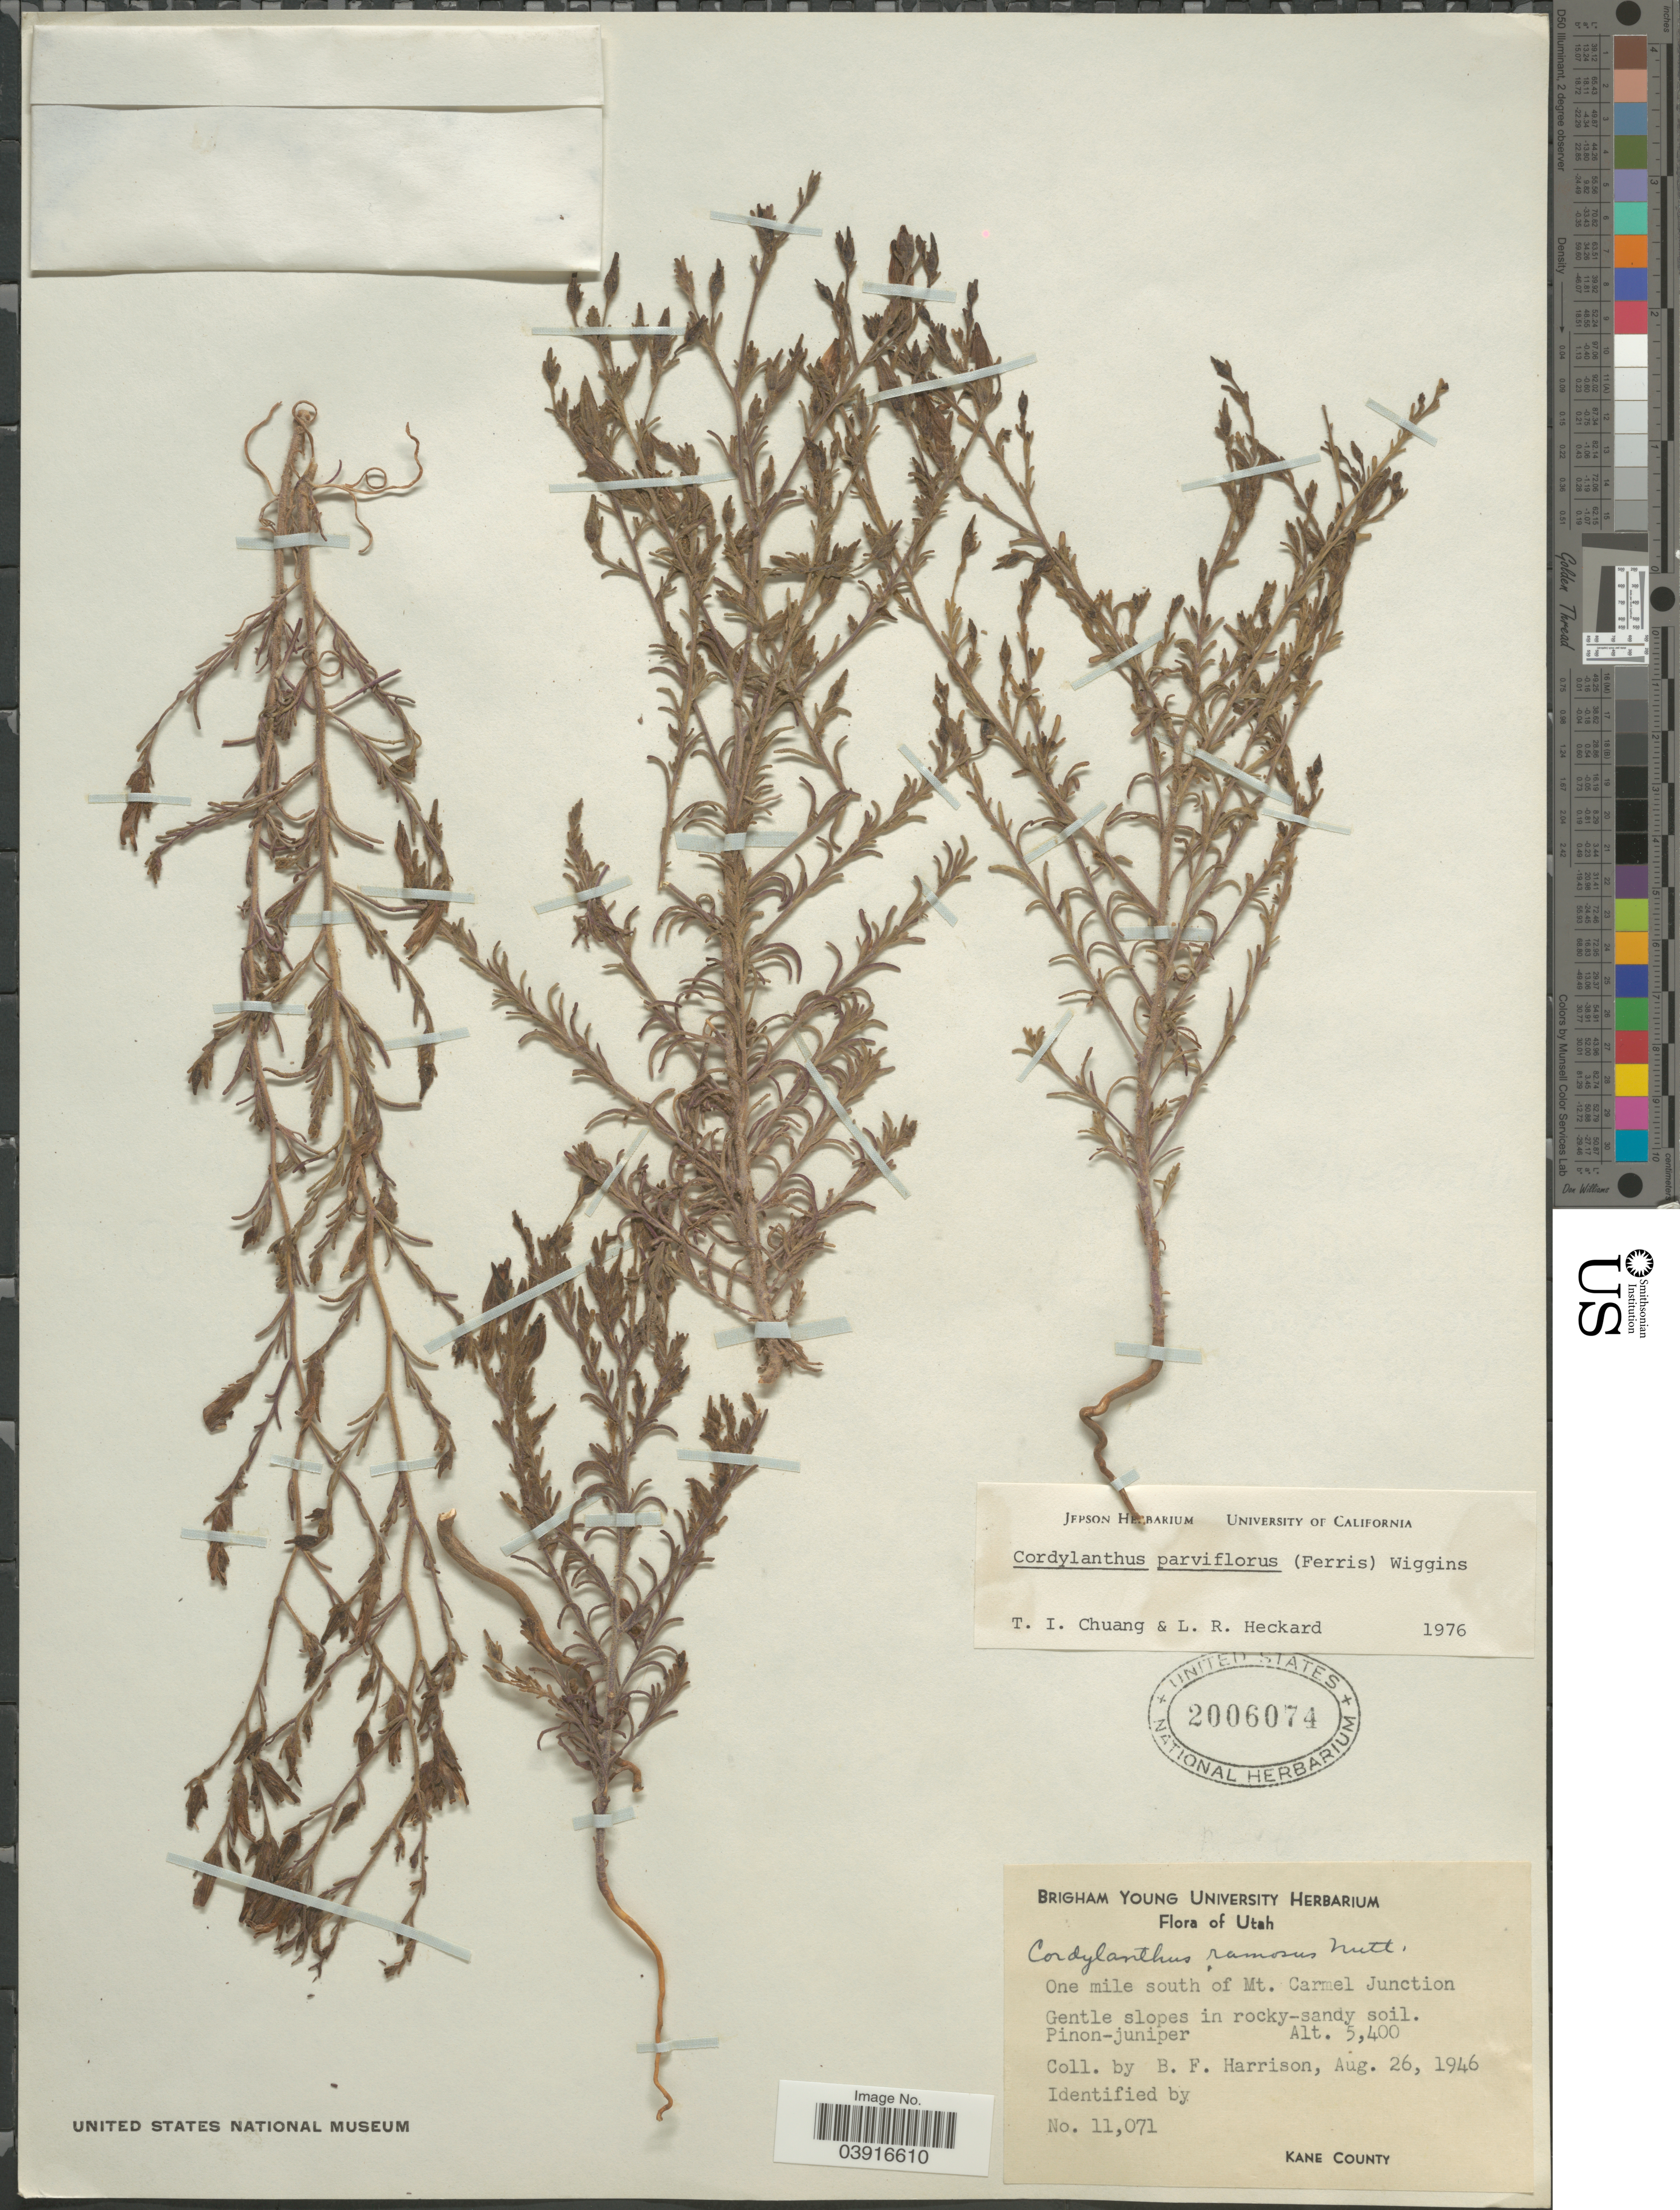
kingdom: Plantae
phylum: Tracheophyta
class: Magnoliopsida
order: Lamiales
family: Orobanchaceae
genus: Cordylanthus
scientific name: Cordylanthus parviflorus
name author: (Ferris) Wiggins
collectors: B. F. Harrison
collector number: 11071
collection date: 1946-08-26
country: United States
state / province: Utah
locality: One mile south of Mt. Carmel Junction. Kane County.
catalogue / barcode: US 2006074